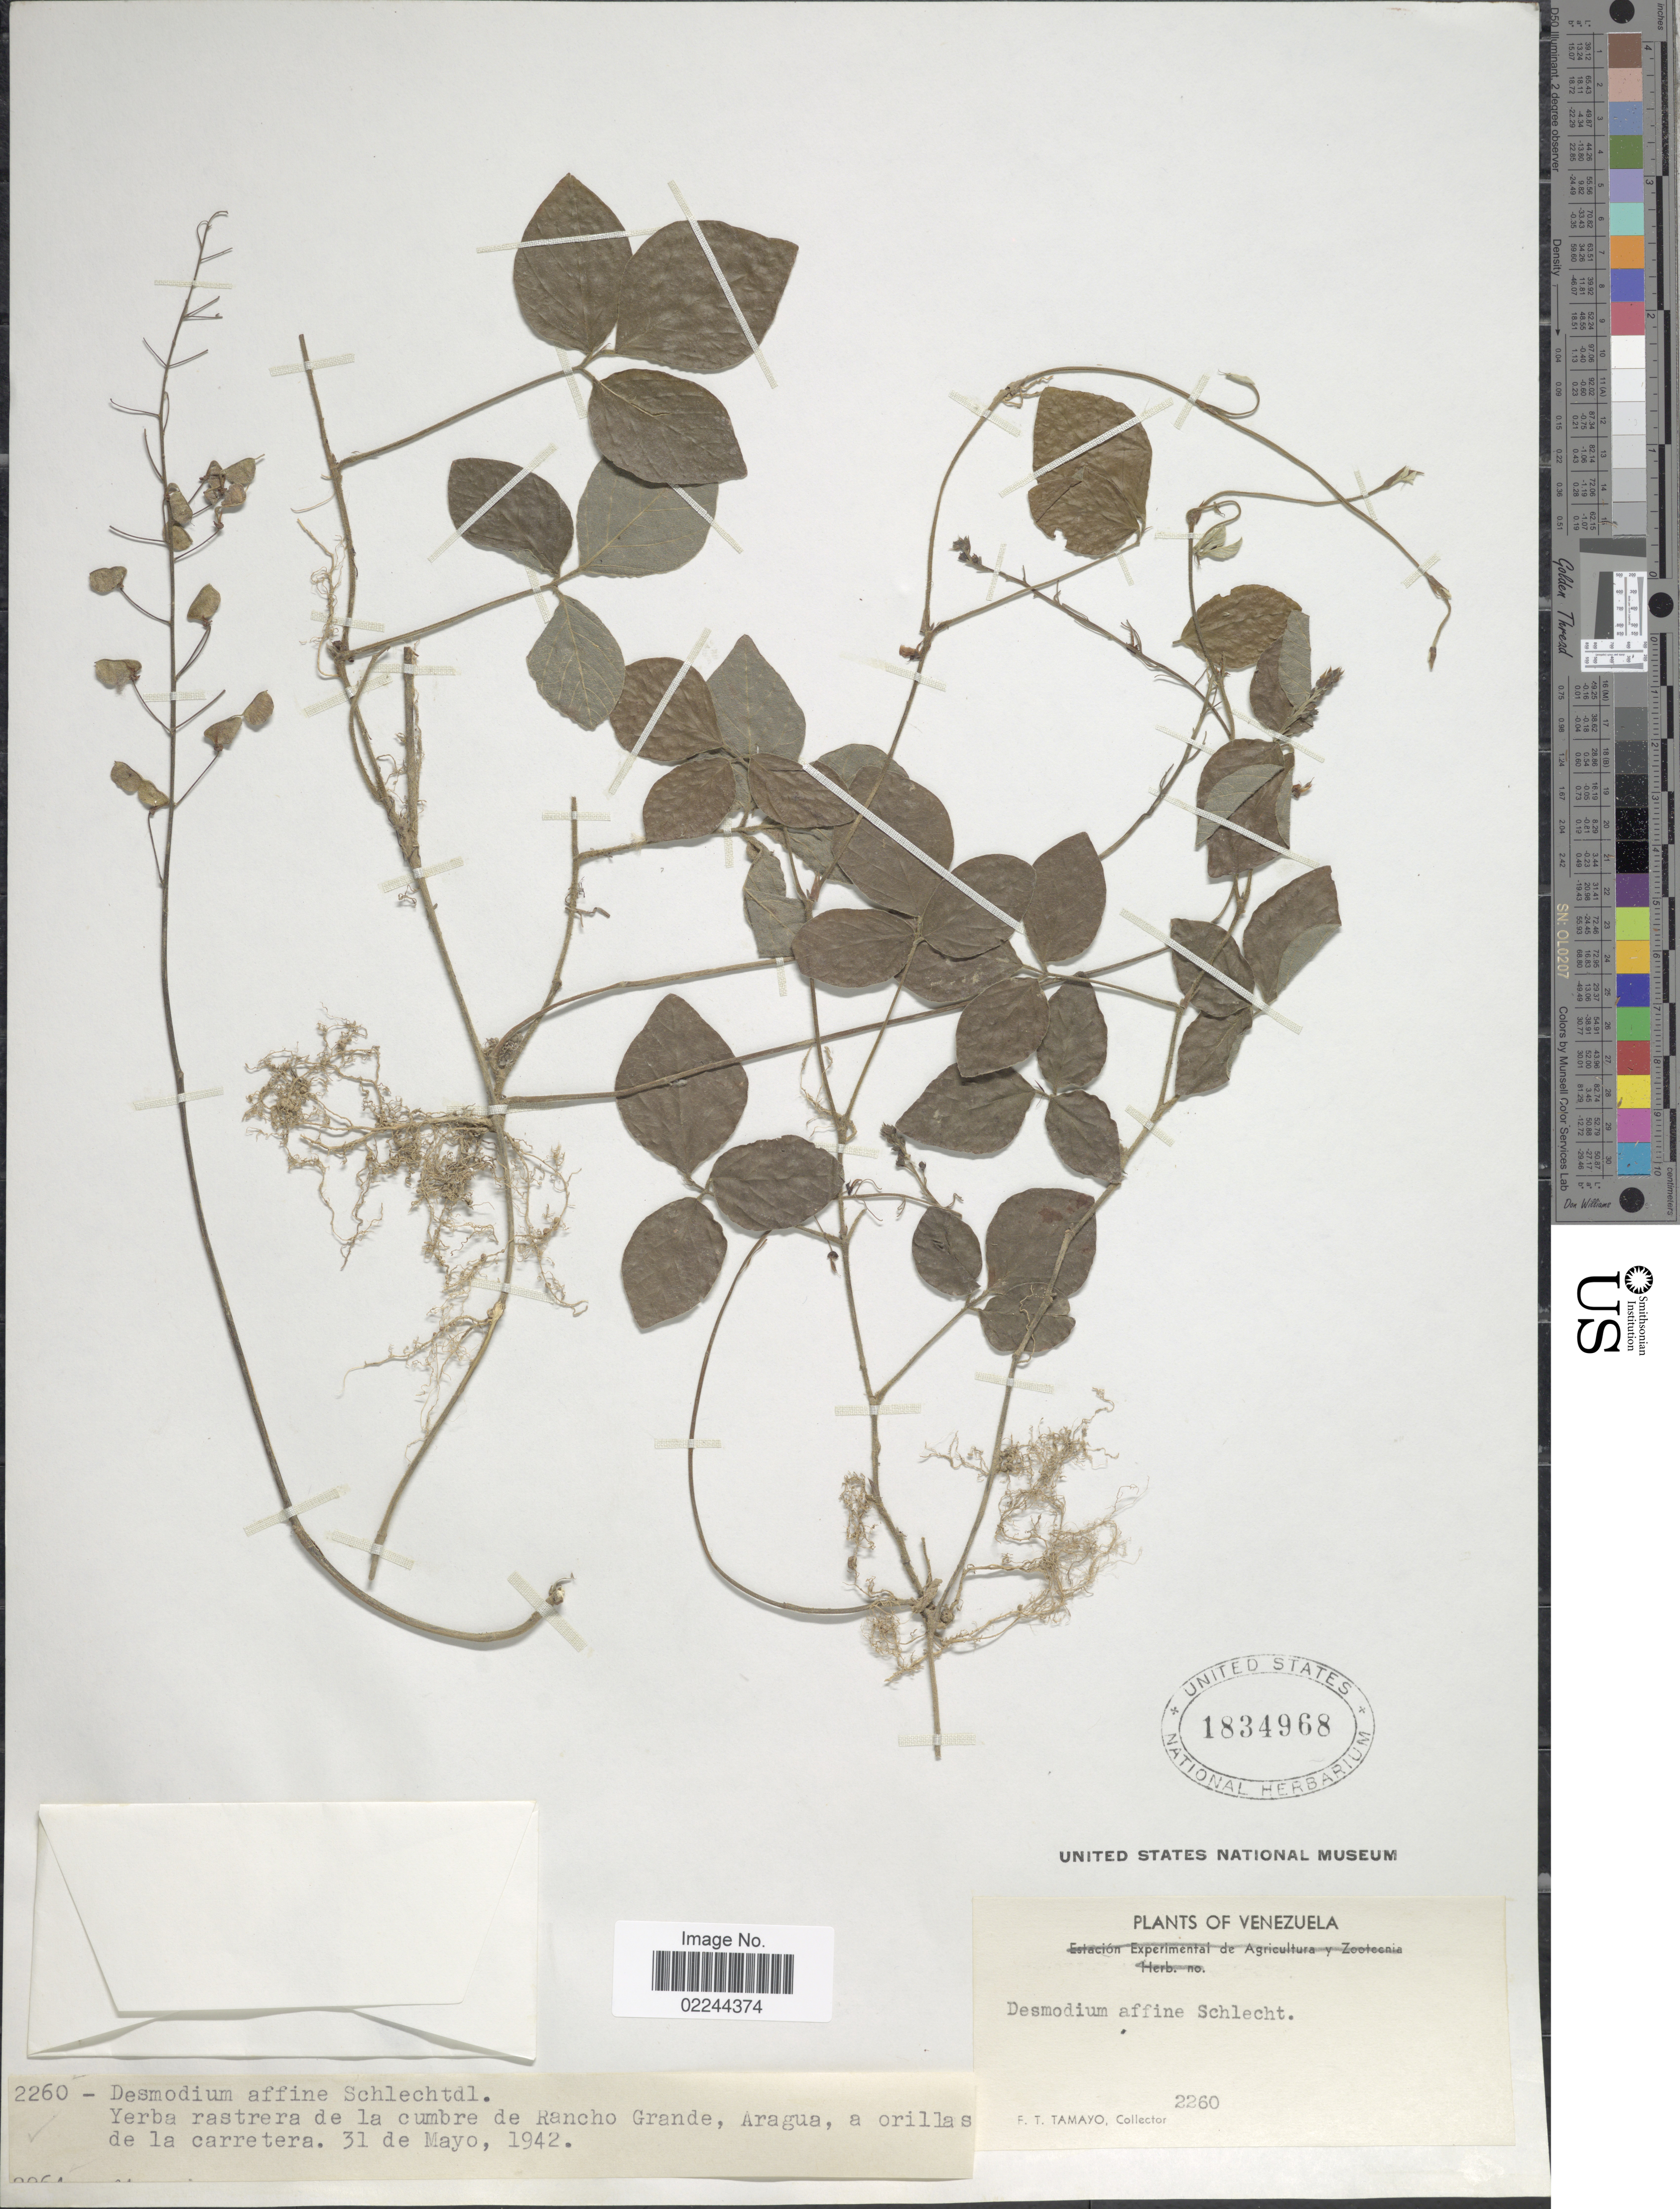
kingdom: Plantae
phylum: Tracheophyta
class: Magnoliopsida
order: Fabales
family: Fabaceae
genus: Desmodium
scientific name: Desmodium axillare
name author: (Sw.) DC.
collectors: F. Tamayo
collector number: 2260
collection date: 1942-05-31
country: Venezuela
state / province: Aragua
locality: Yerba rastrera de la cumbre de Rancho Grande, Aragua, a orillas de la carretera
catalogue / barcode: US 1834968